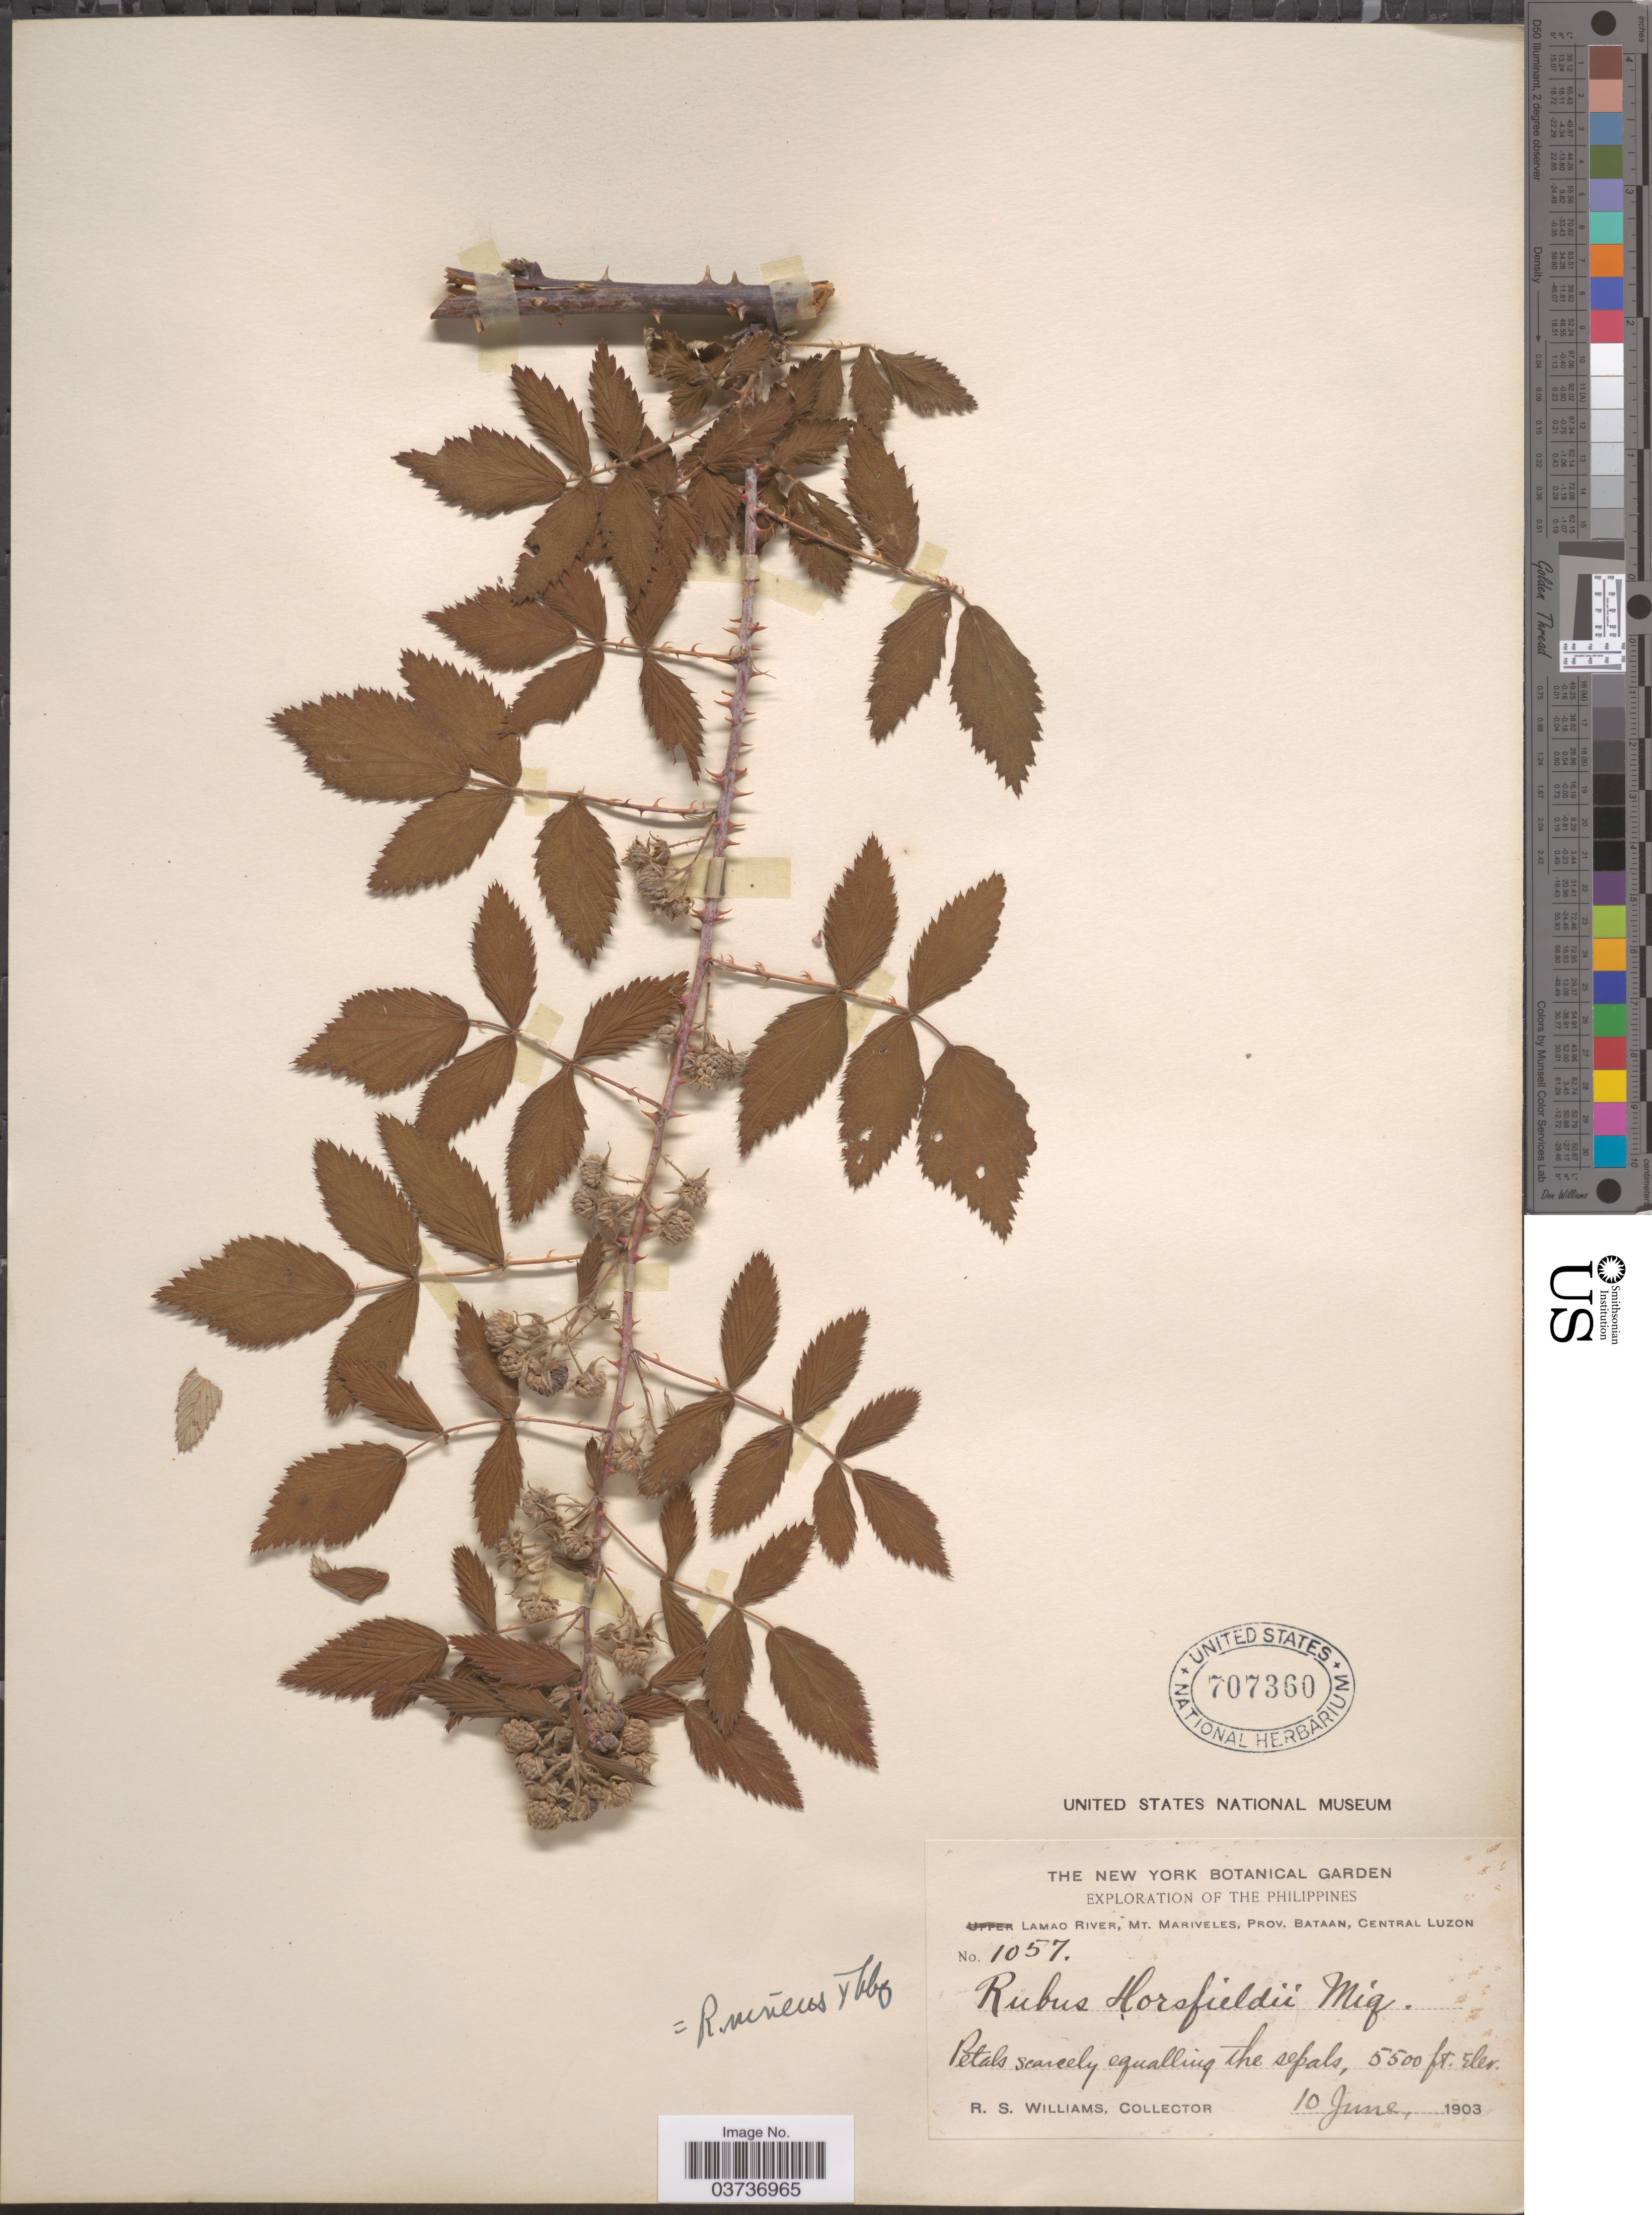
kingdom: Plantae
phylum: Tracheophyta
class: Magnoliopsida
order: Rosales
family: Rosaceae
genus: Rubus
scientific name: Rubus niveus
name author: Thunb.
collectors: R. S. Williams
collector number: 1057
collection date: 1903-06-10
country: Philippines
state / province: Central Luzon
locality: Lamao River, Mt. Mariveles, Prov. Bataan, Central Luzon.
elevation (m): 1676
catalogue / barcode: US 707360